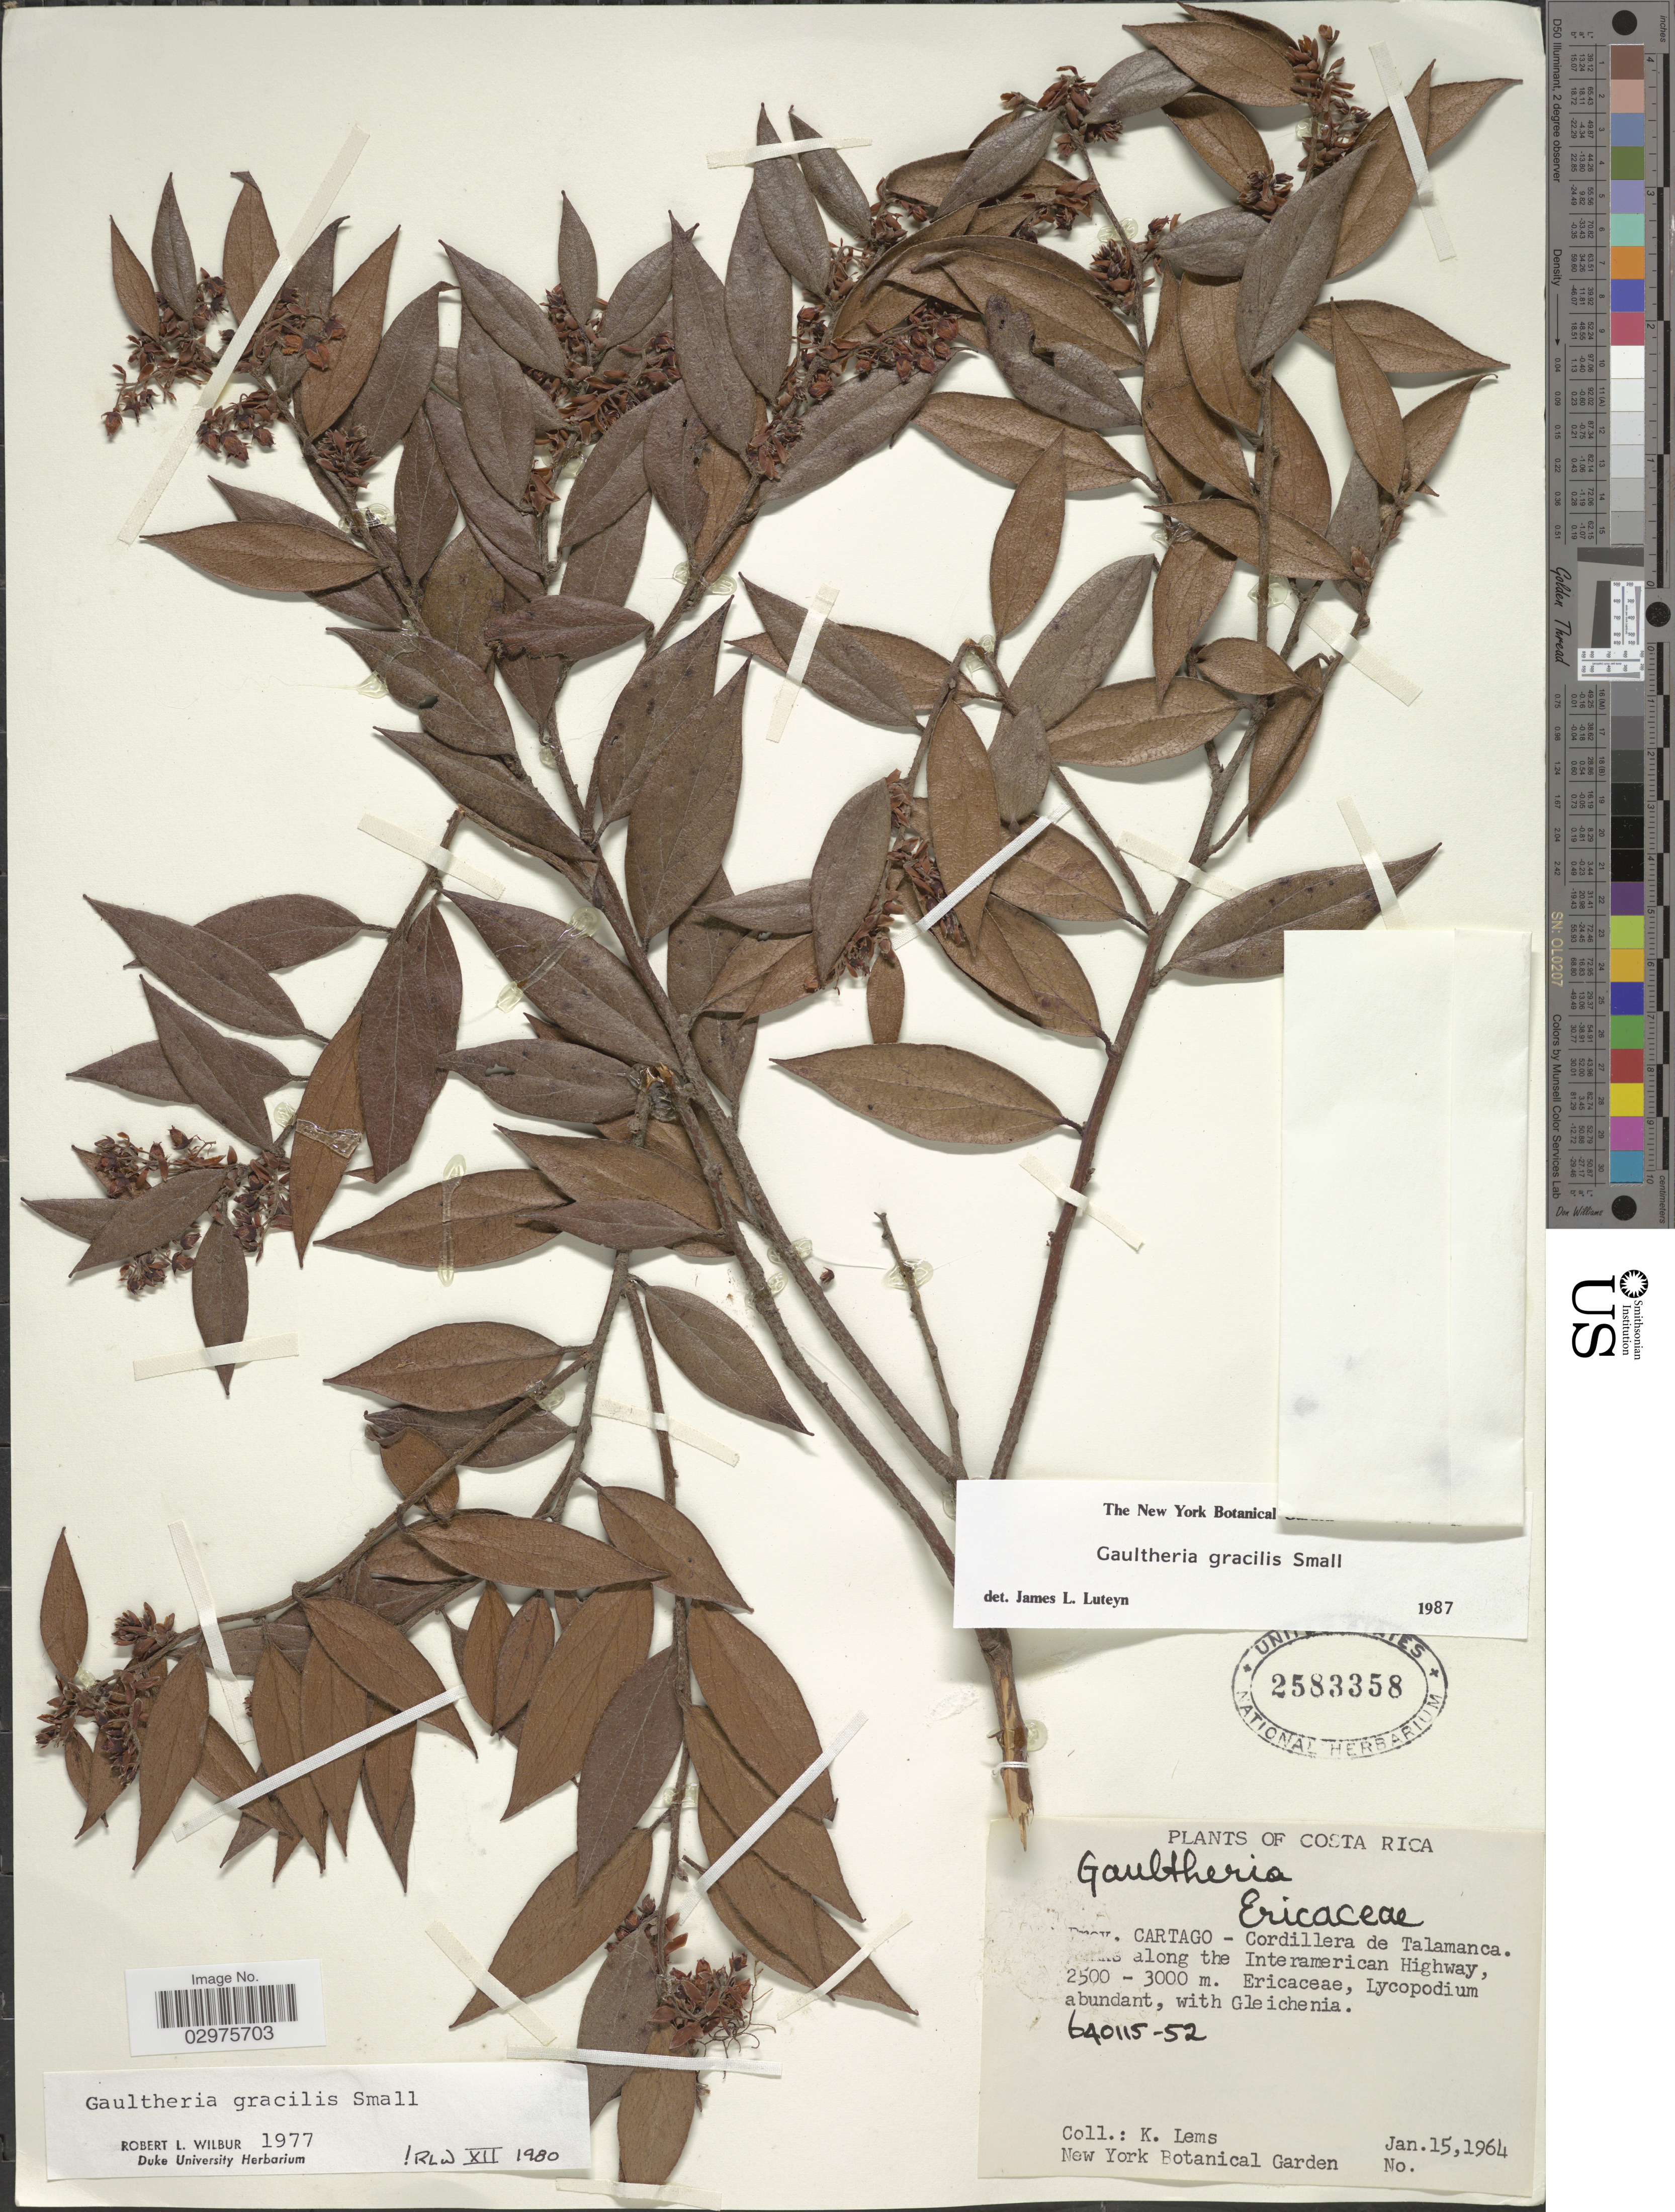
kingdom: Plantae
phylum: Tracheophyta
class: Magnoliopsida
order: Ericales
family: Ericaceae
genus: Gaultheria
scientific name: Gaultheria gracilis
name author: Small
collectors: K. Lems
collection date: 1964-01-15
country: Costa Rica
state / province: Cartago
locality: Cordillera de Talamanca. [illegible text] along the Interamerican Highway.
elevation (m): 2500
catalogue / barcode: US 2583358